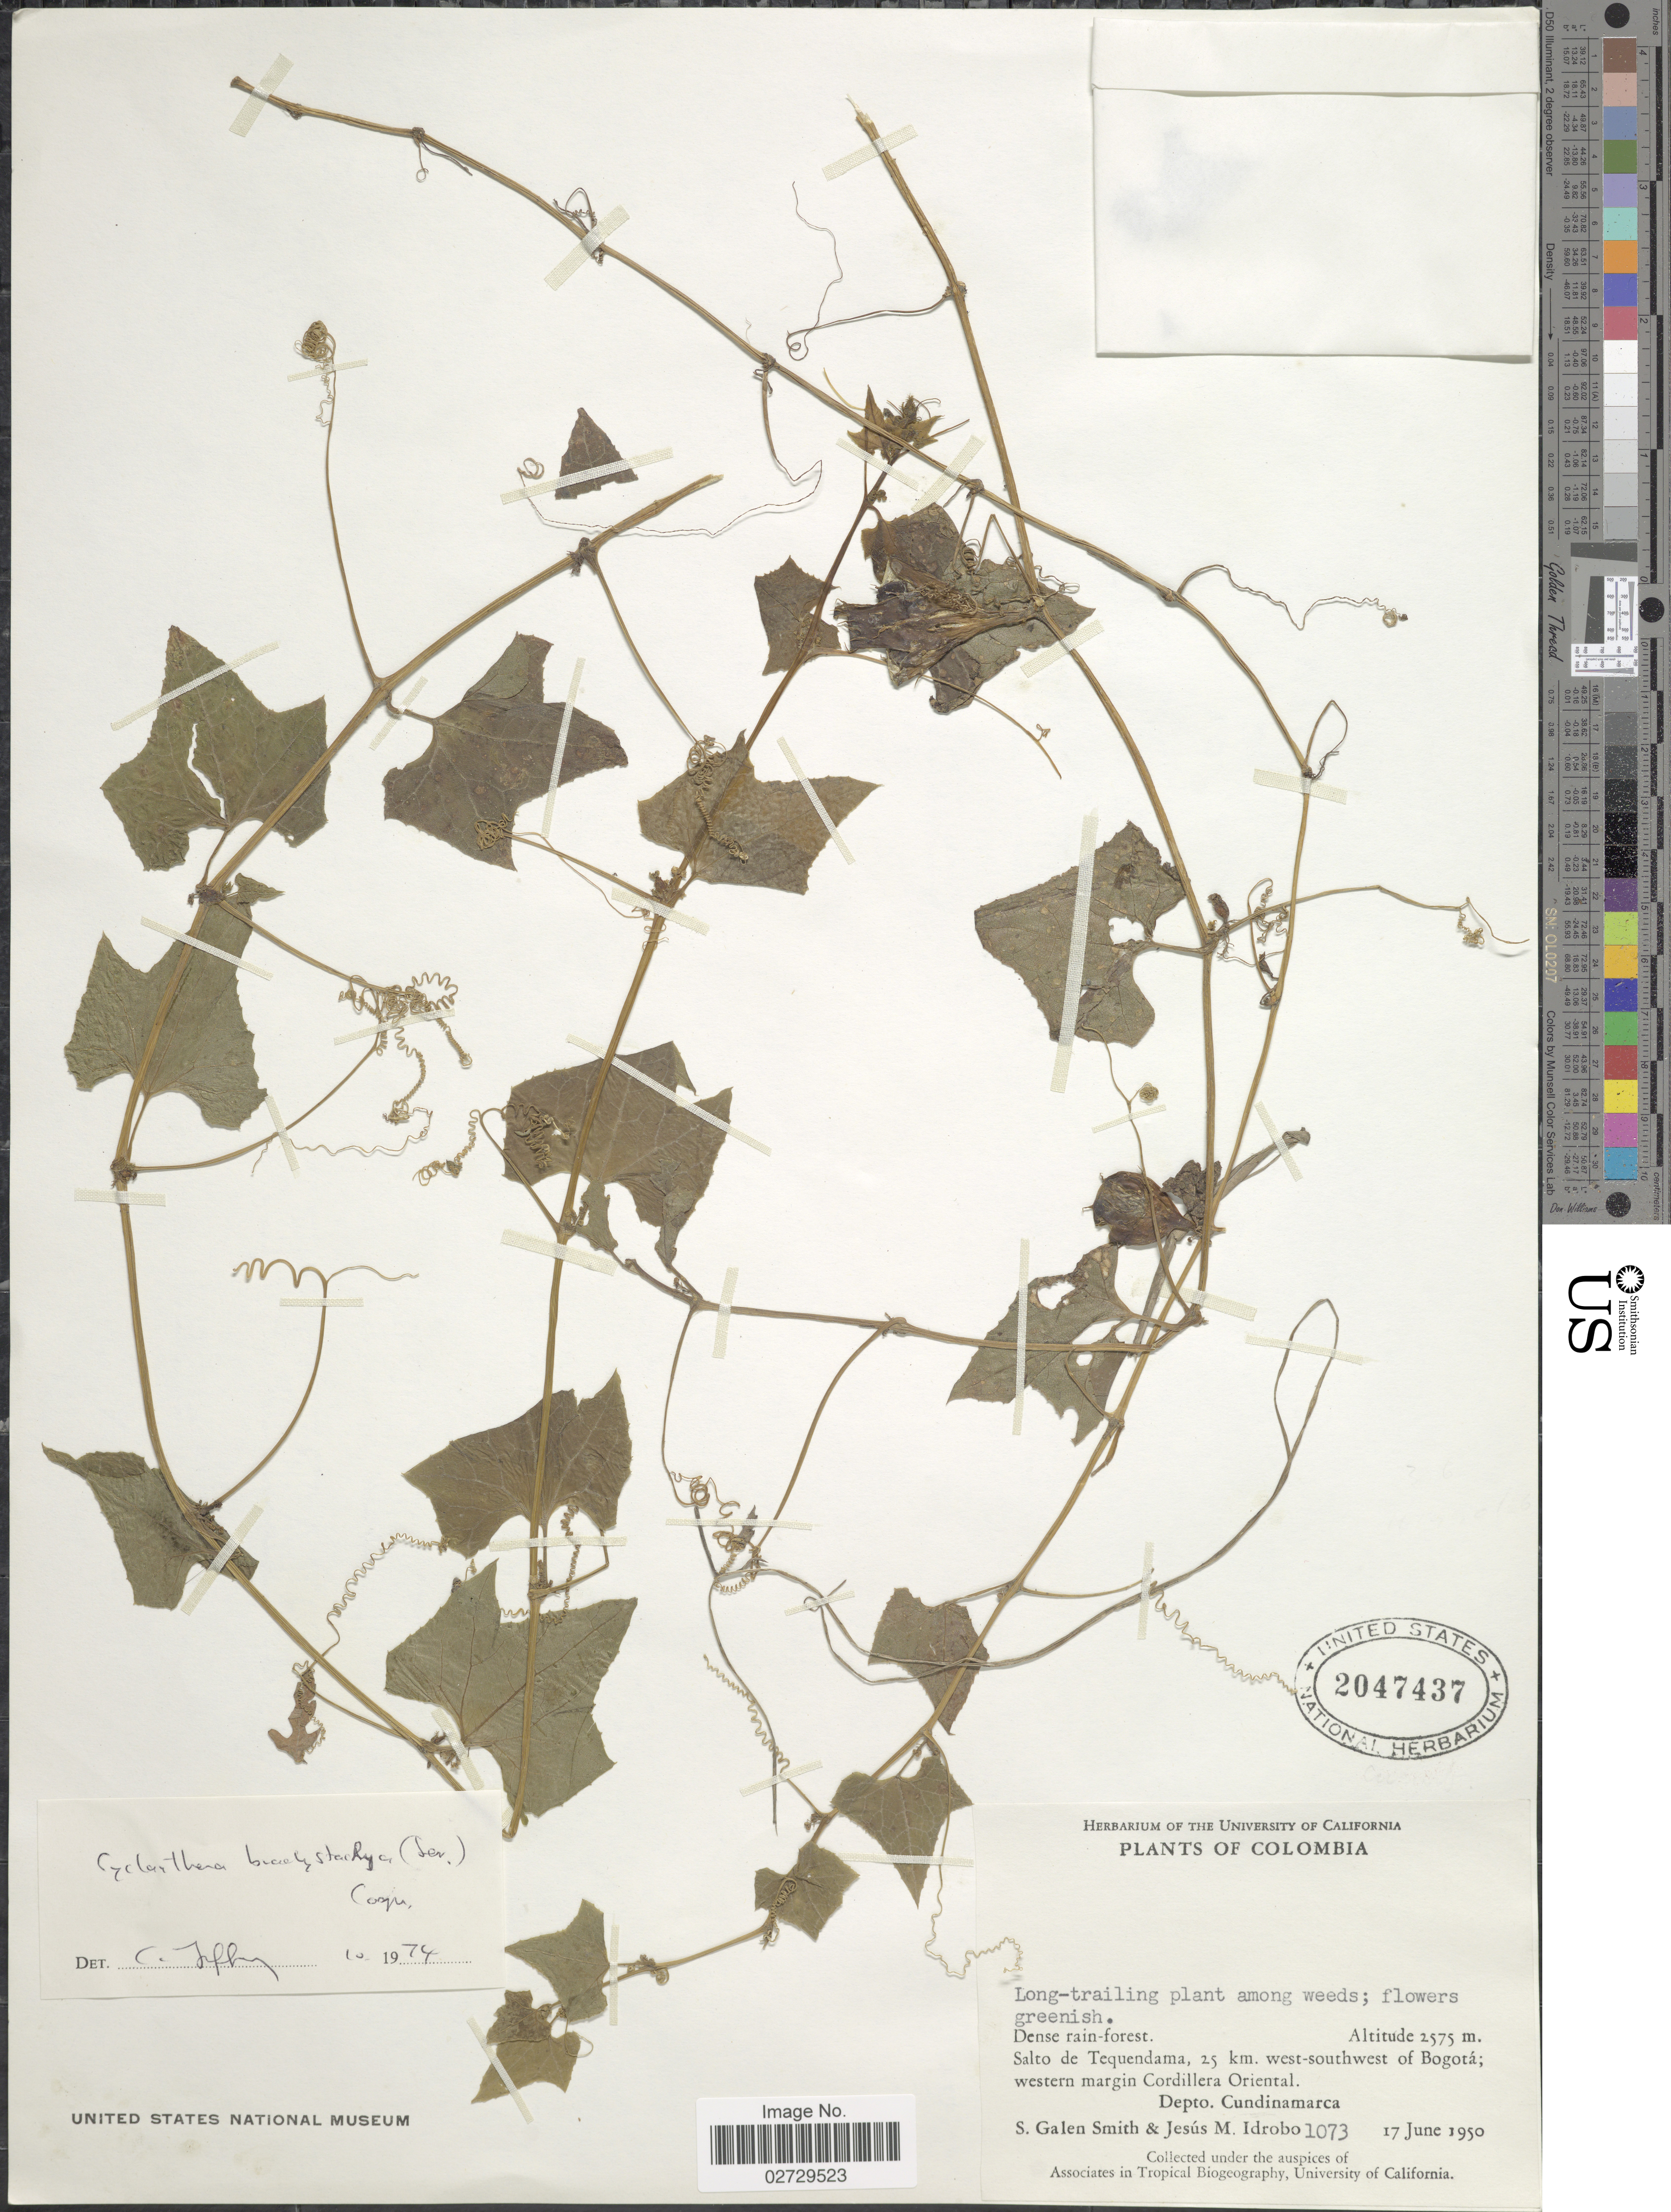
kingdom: Plantae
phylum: Tracheophyta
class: Magnoliopsida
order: Cucurbitales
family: Cucurbitaceae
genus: Cyclanthera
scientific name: Cyclanthera brachystachya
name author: (DC.) Cogn.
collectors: S. G. Smith & J. M. Idrobo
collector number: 1073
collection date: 1950-06-17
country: Colombia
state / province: Cundinamarca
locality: Salto de Tequendama, 25 km. west-southwest of Bogota; western margin Cordillera Oriental. Depto. Cundinamarca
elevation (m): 2575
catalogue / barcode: US 2047437